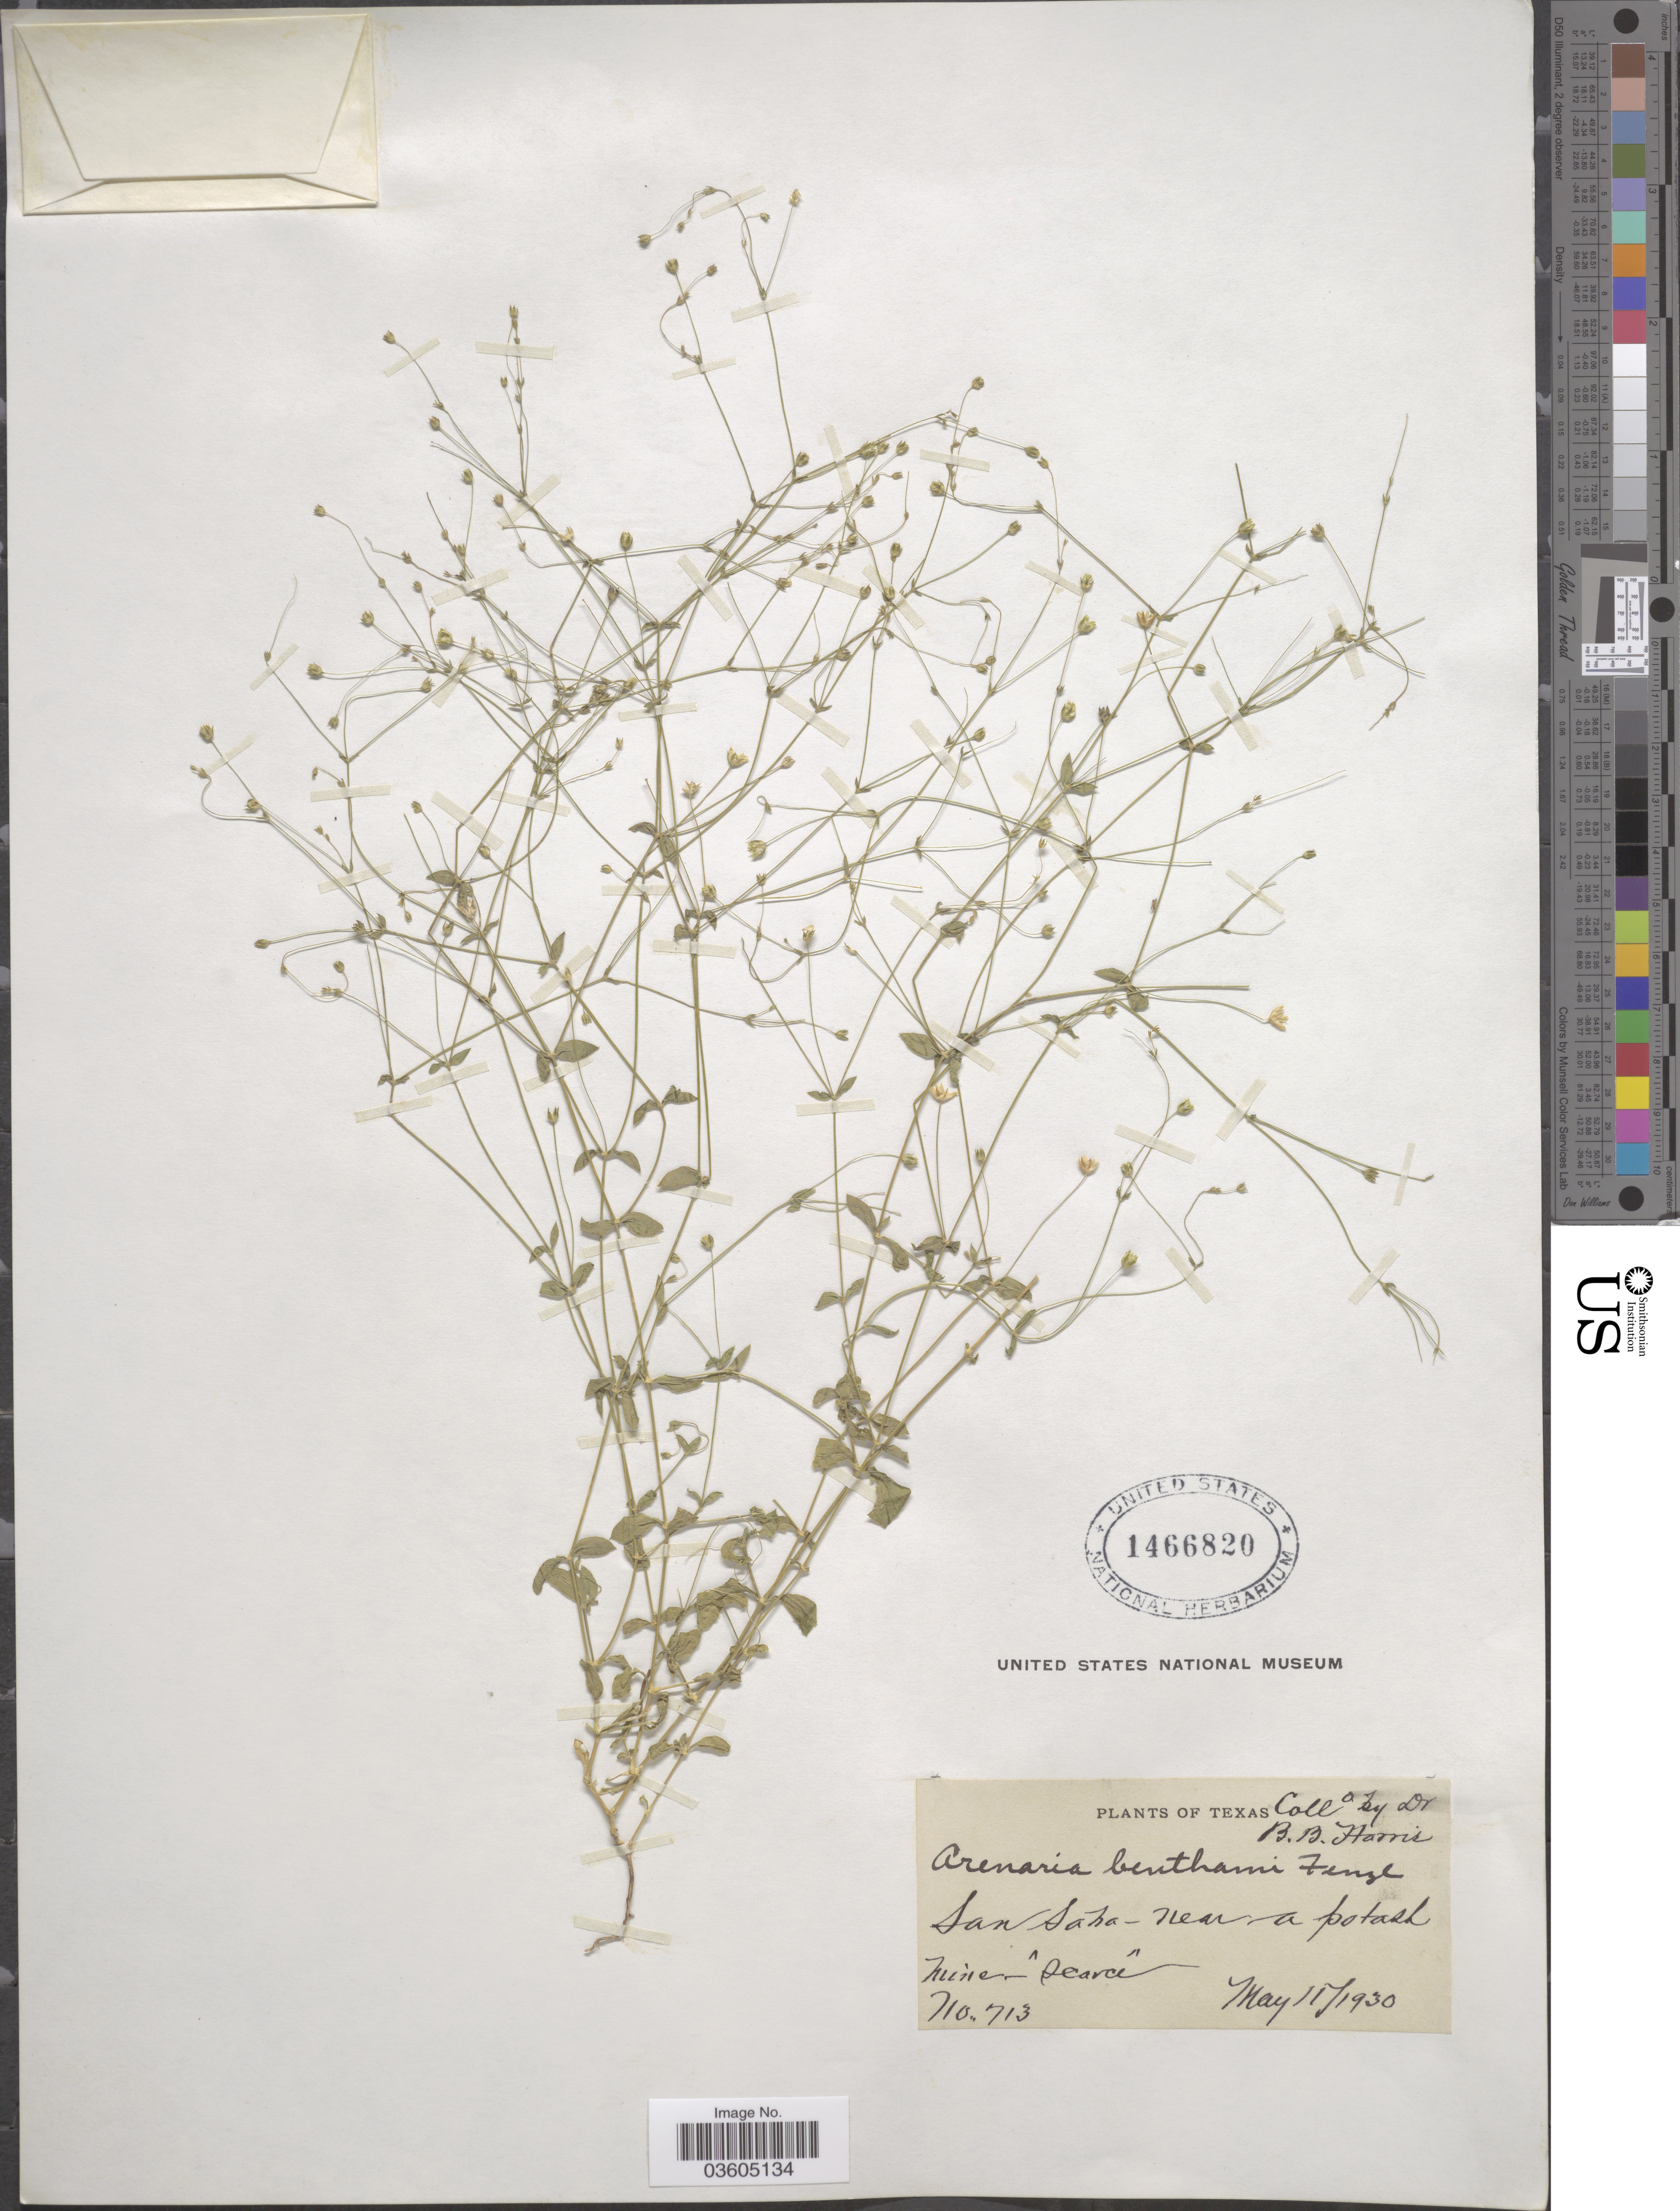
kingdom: Plantae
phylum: Tracheophyta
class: Magnoliopsida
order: Caryophyllales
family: Caryophyllaceae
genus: Arenaria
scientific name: Arenaria benthamii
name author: Fenzl ex Torr. & A. Gray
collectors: B. B. Harris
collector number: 713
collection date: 1930-05-11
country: United States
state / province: Texas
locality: San Saba- near a potash mine.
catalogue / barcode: US 1466820